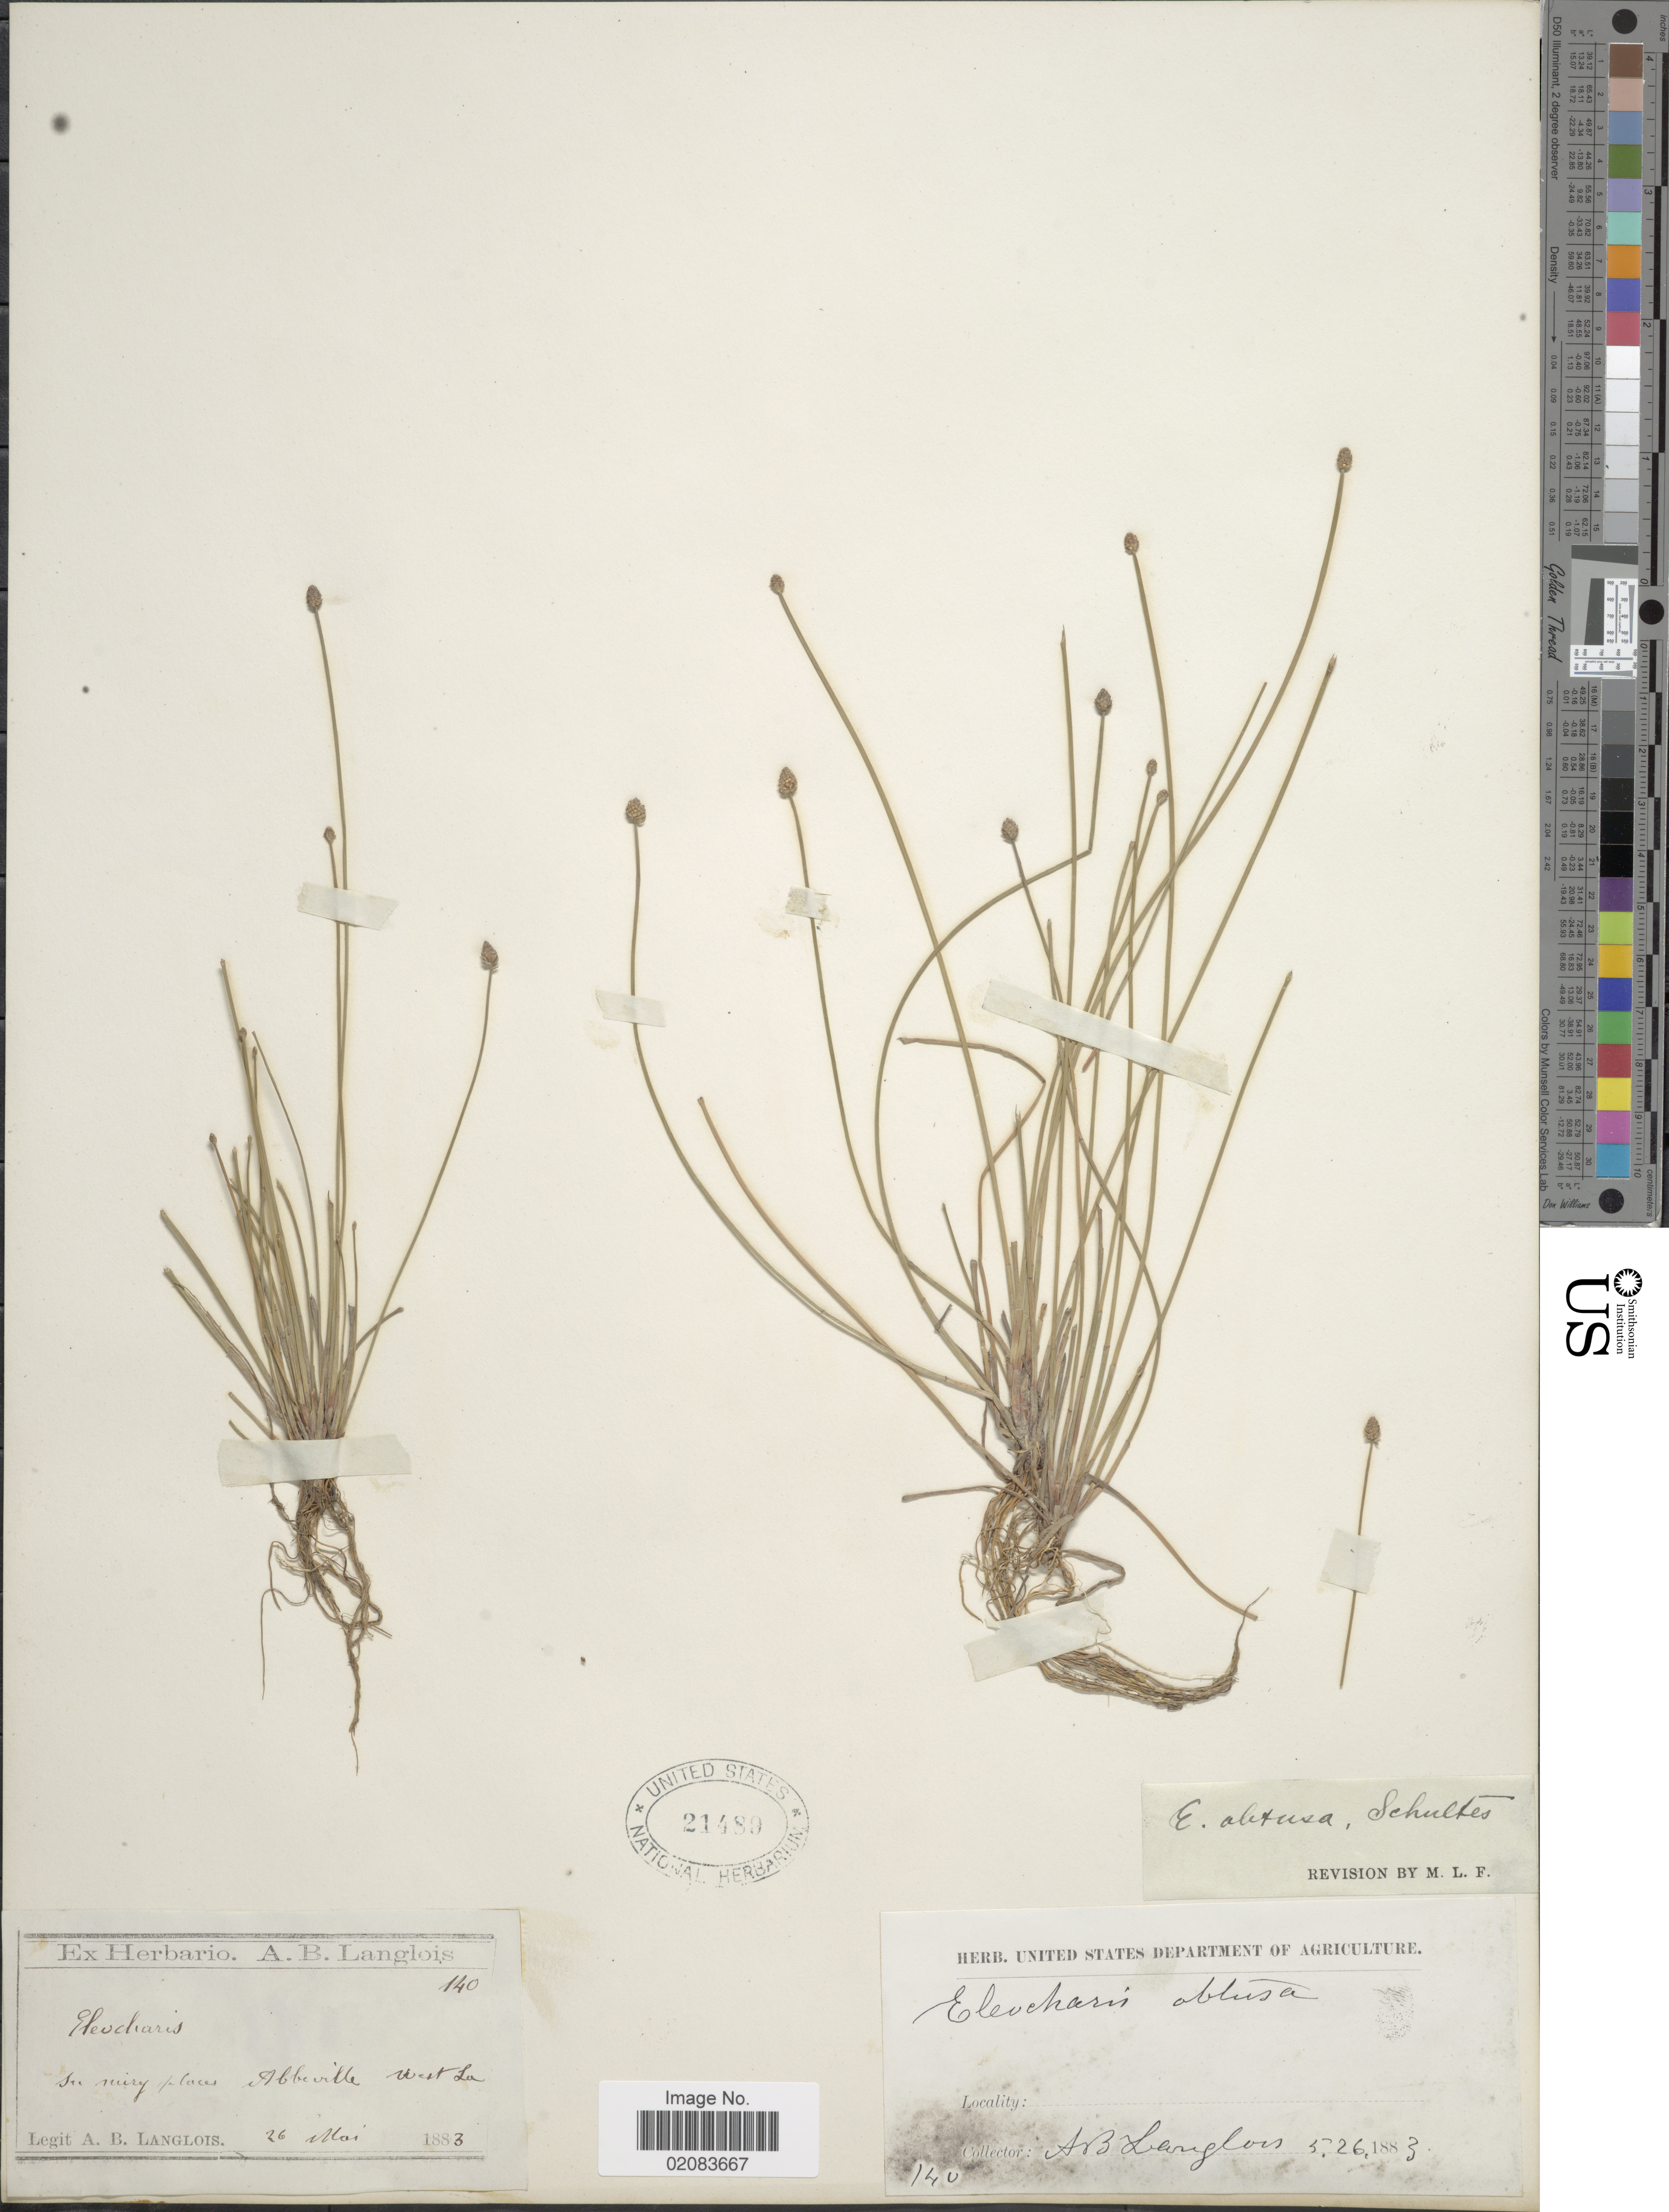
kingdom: Plantae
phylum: Tracheophyta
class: Liliopsida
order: Poales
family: Cyperaceae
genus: Eleocharis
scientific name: Eleocharis obtusa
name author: (Willd.) Schult.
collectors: A. Langlois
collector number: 140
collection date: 1883-05-26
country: United States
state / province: Louisiana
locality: Abbeville, west LA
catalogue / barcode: US 21480